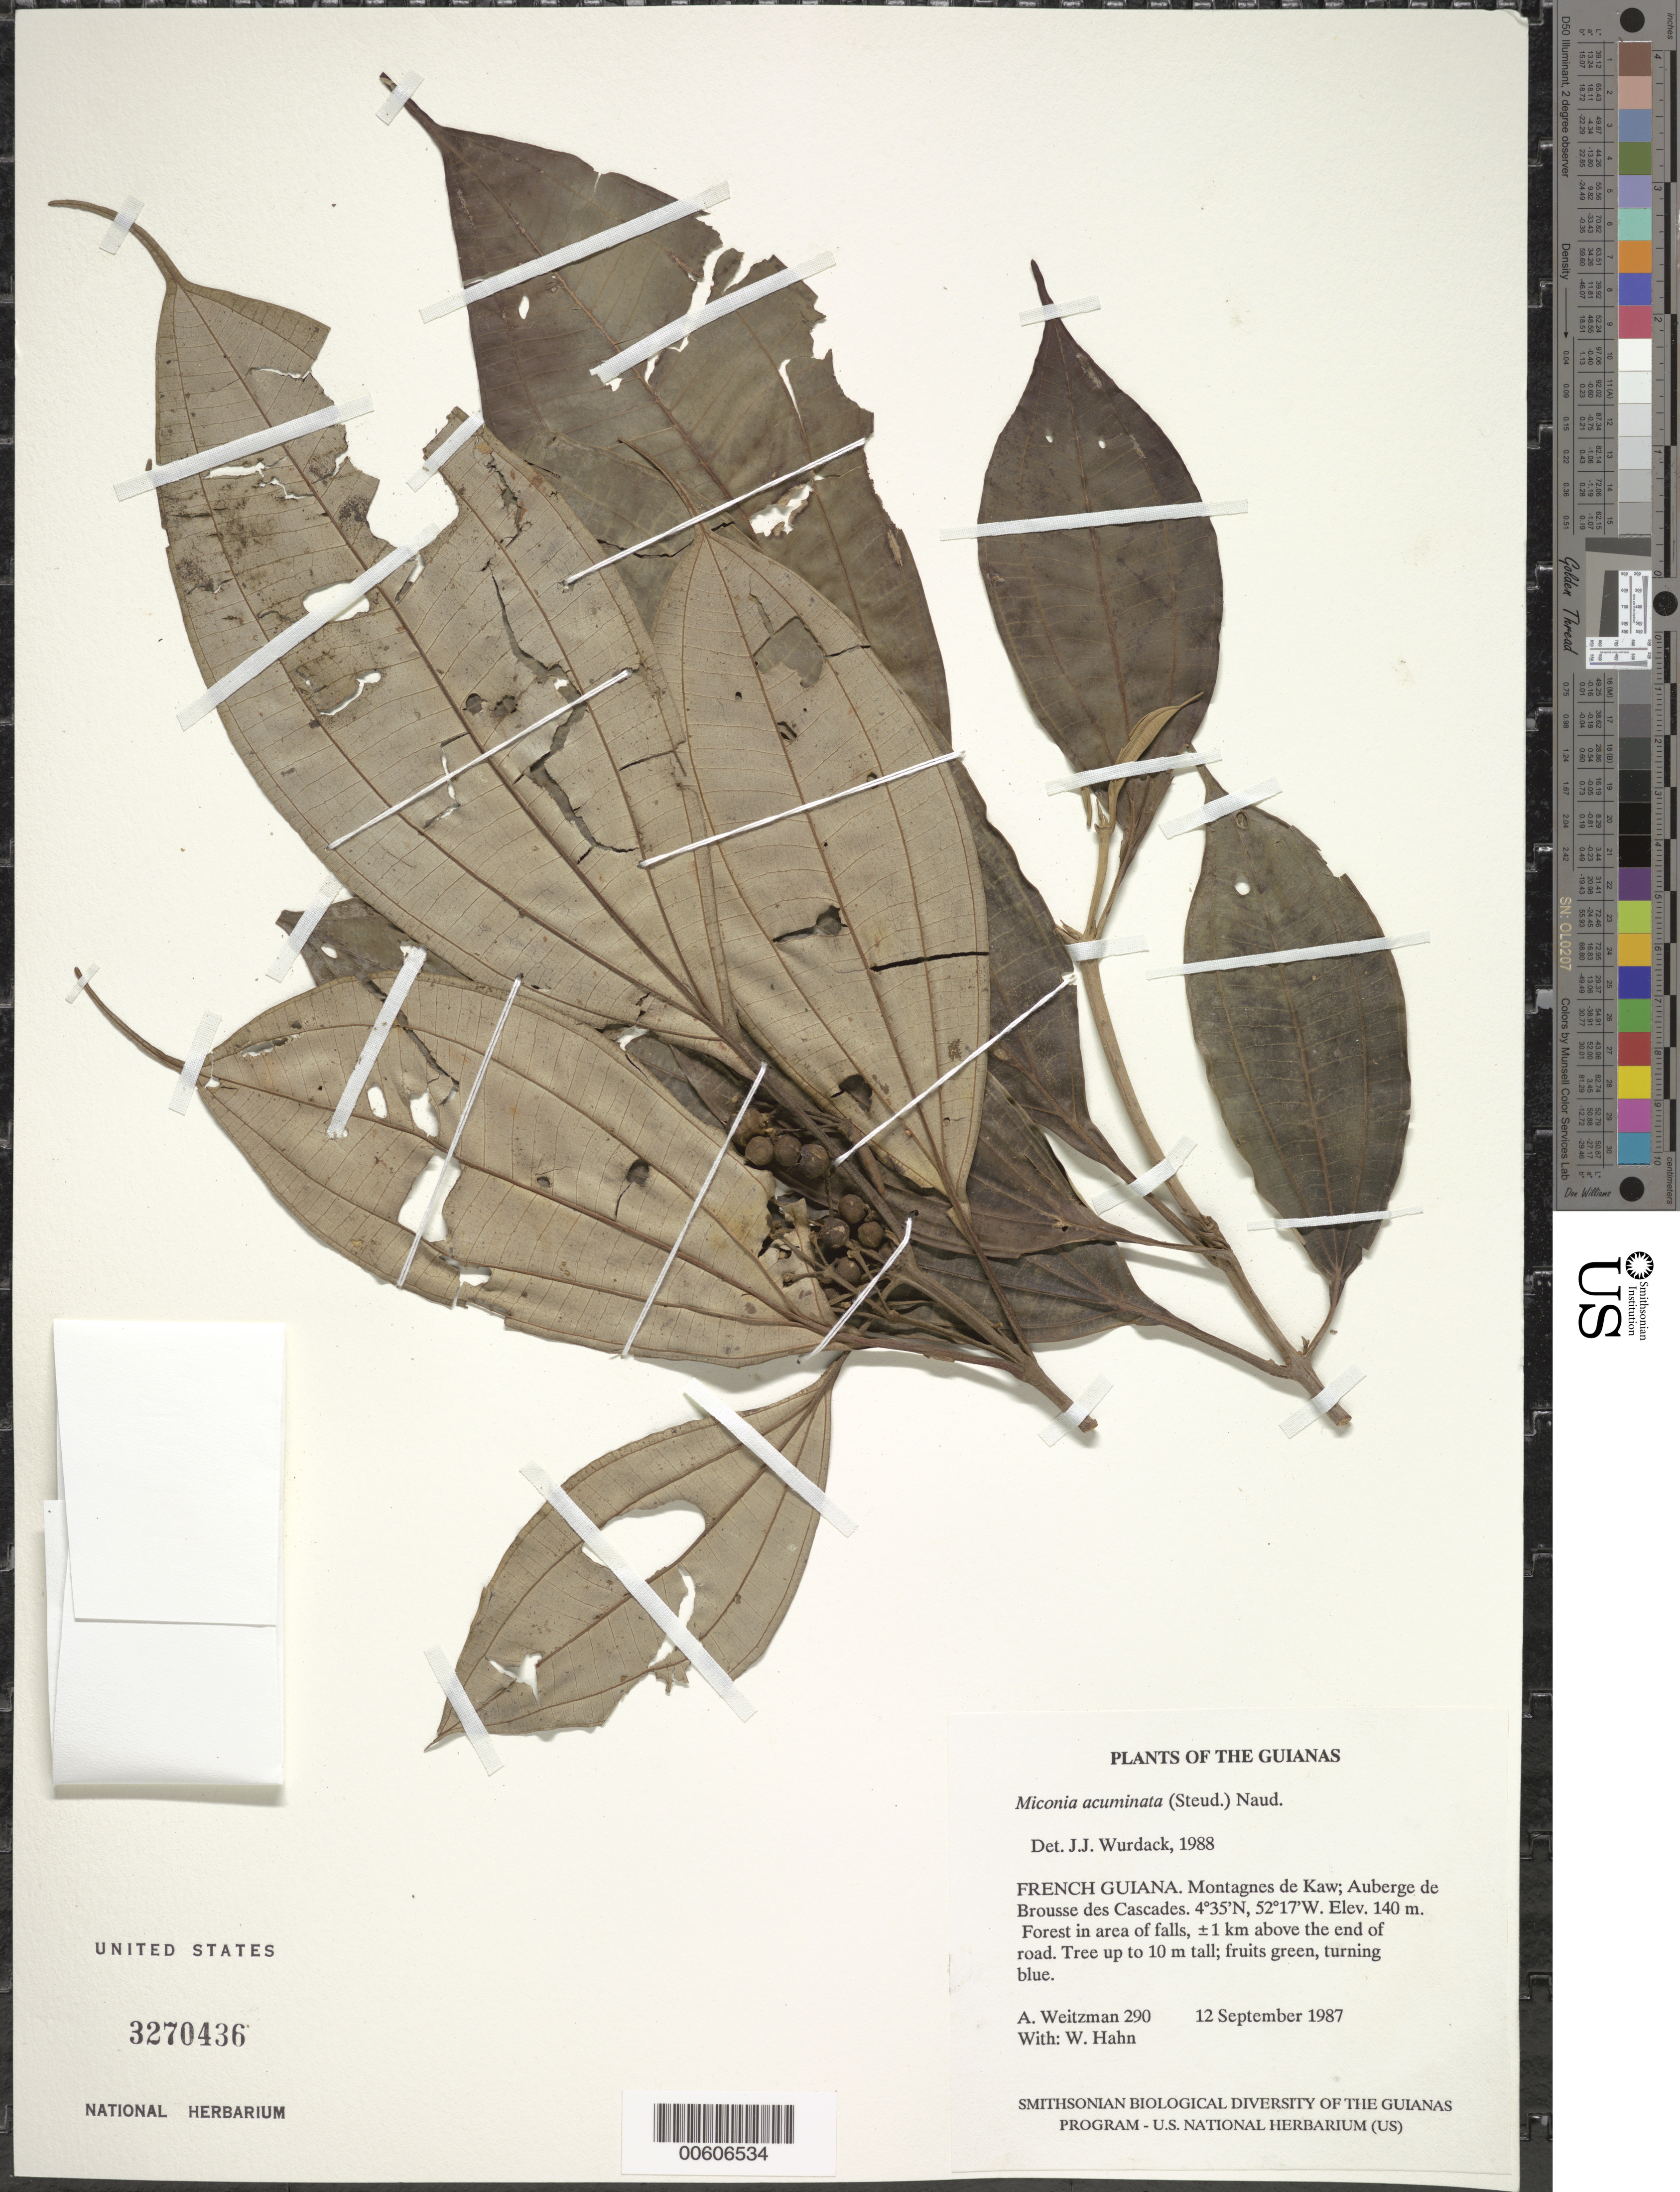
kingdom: Plantae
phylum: Tracheophyta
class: Magnoliopsida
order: Myrtales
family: Melastomataceae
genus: Miconia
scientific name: Miconia acuminata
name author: (Steud.) Naudin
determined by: Wurdack, John J., (US), US (UNITED STATES)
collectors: A. L. Weitzman & W. Hahn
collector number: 290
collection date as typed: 12 September 1987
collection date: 1987-09-12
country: French Guiana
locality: Montagnes de Kaw; Auberge de Brousse des Cascades. ±1 km above the end of road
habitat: Forest in area of falls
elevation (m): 140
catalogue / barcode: US 3270436